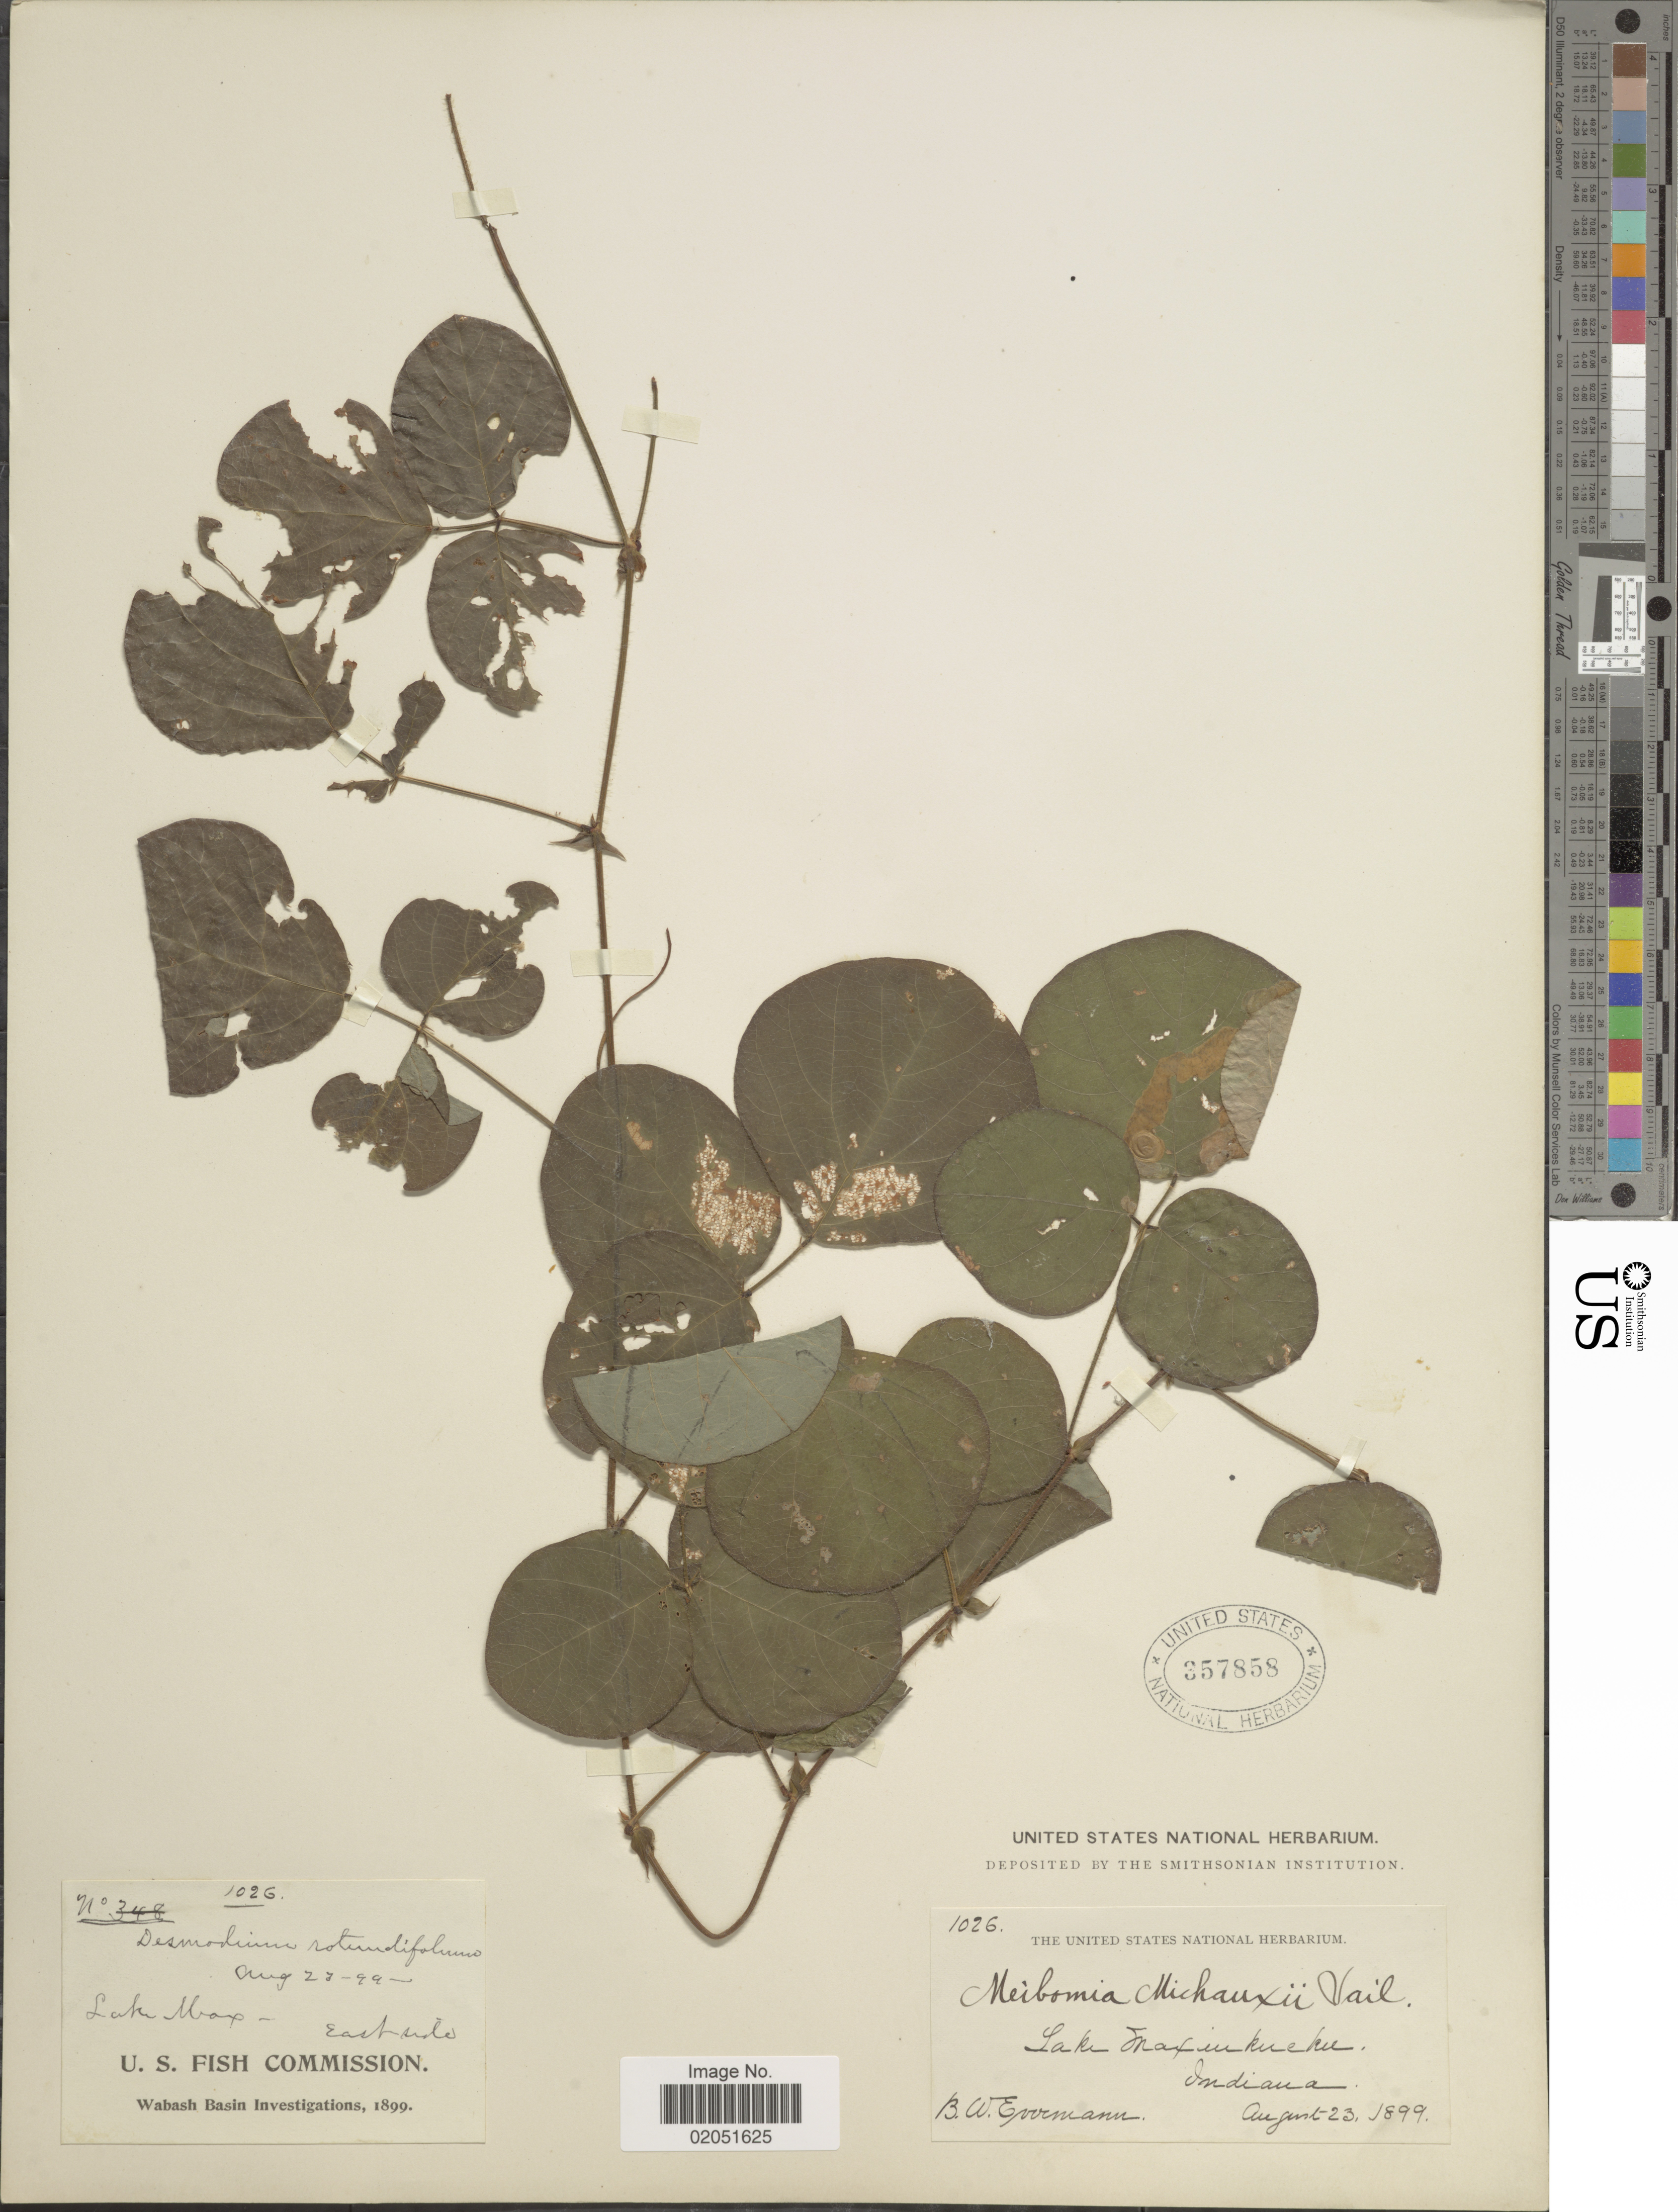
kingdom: Plantae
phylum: Tracheophyta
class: Magnoliopsida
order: Fabales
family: Fabaceae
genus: Desmodium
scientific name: Desmodium rotundifolium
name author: DC.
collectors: B. W. Evermann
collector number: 1026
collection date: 1899-08-23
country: United States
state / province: Indiana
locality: Lake Maximkuckee, Indiana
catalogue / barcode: US 357585